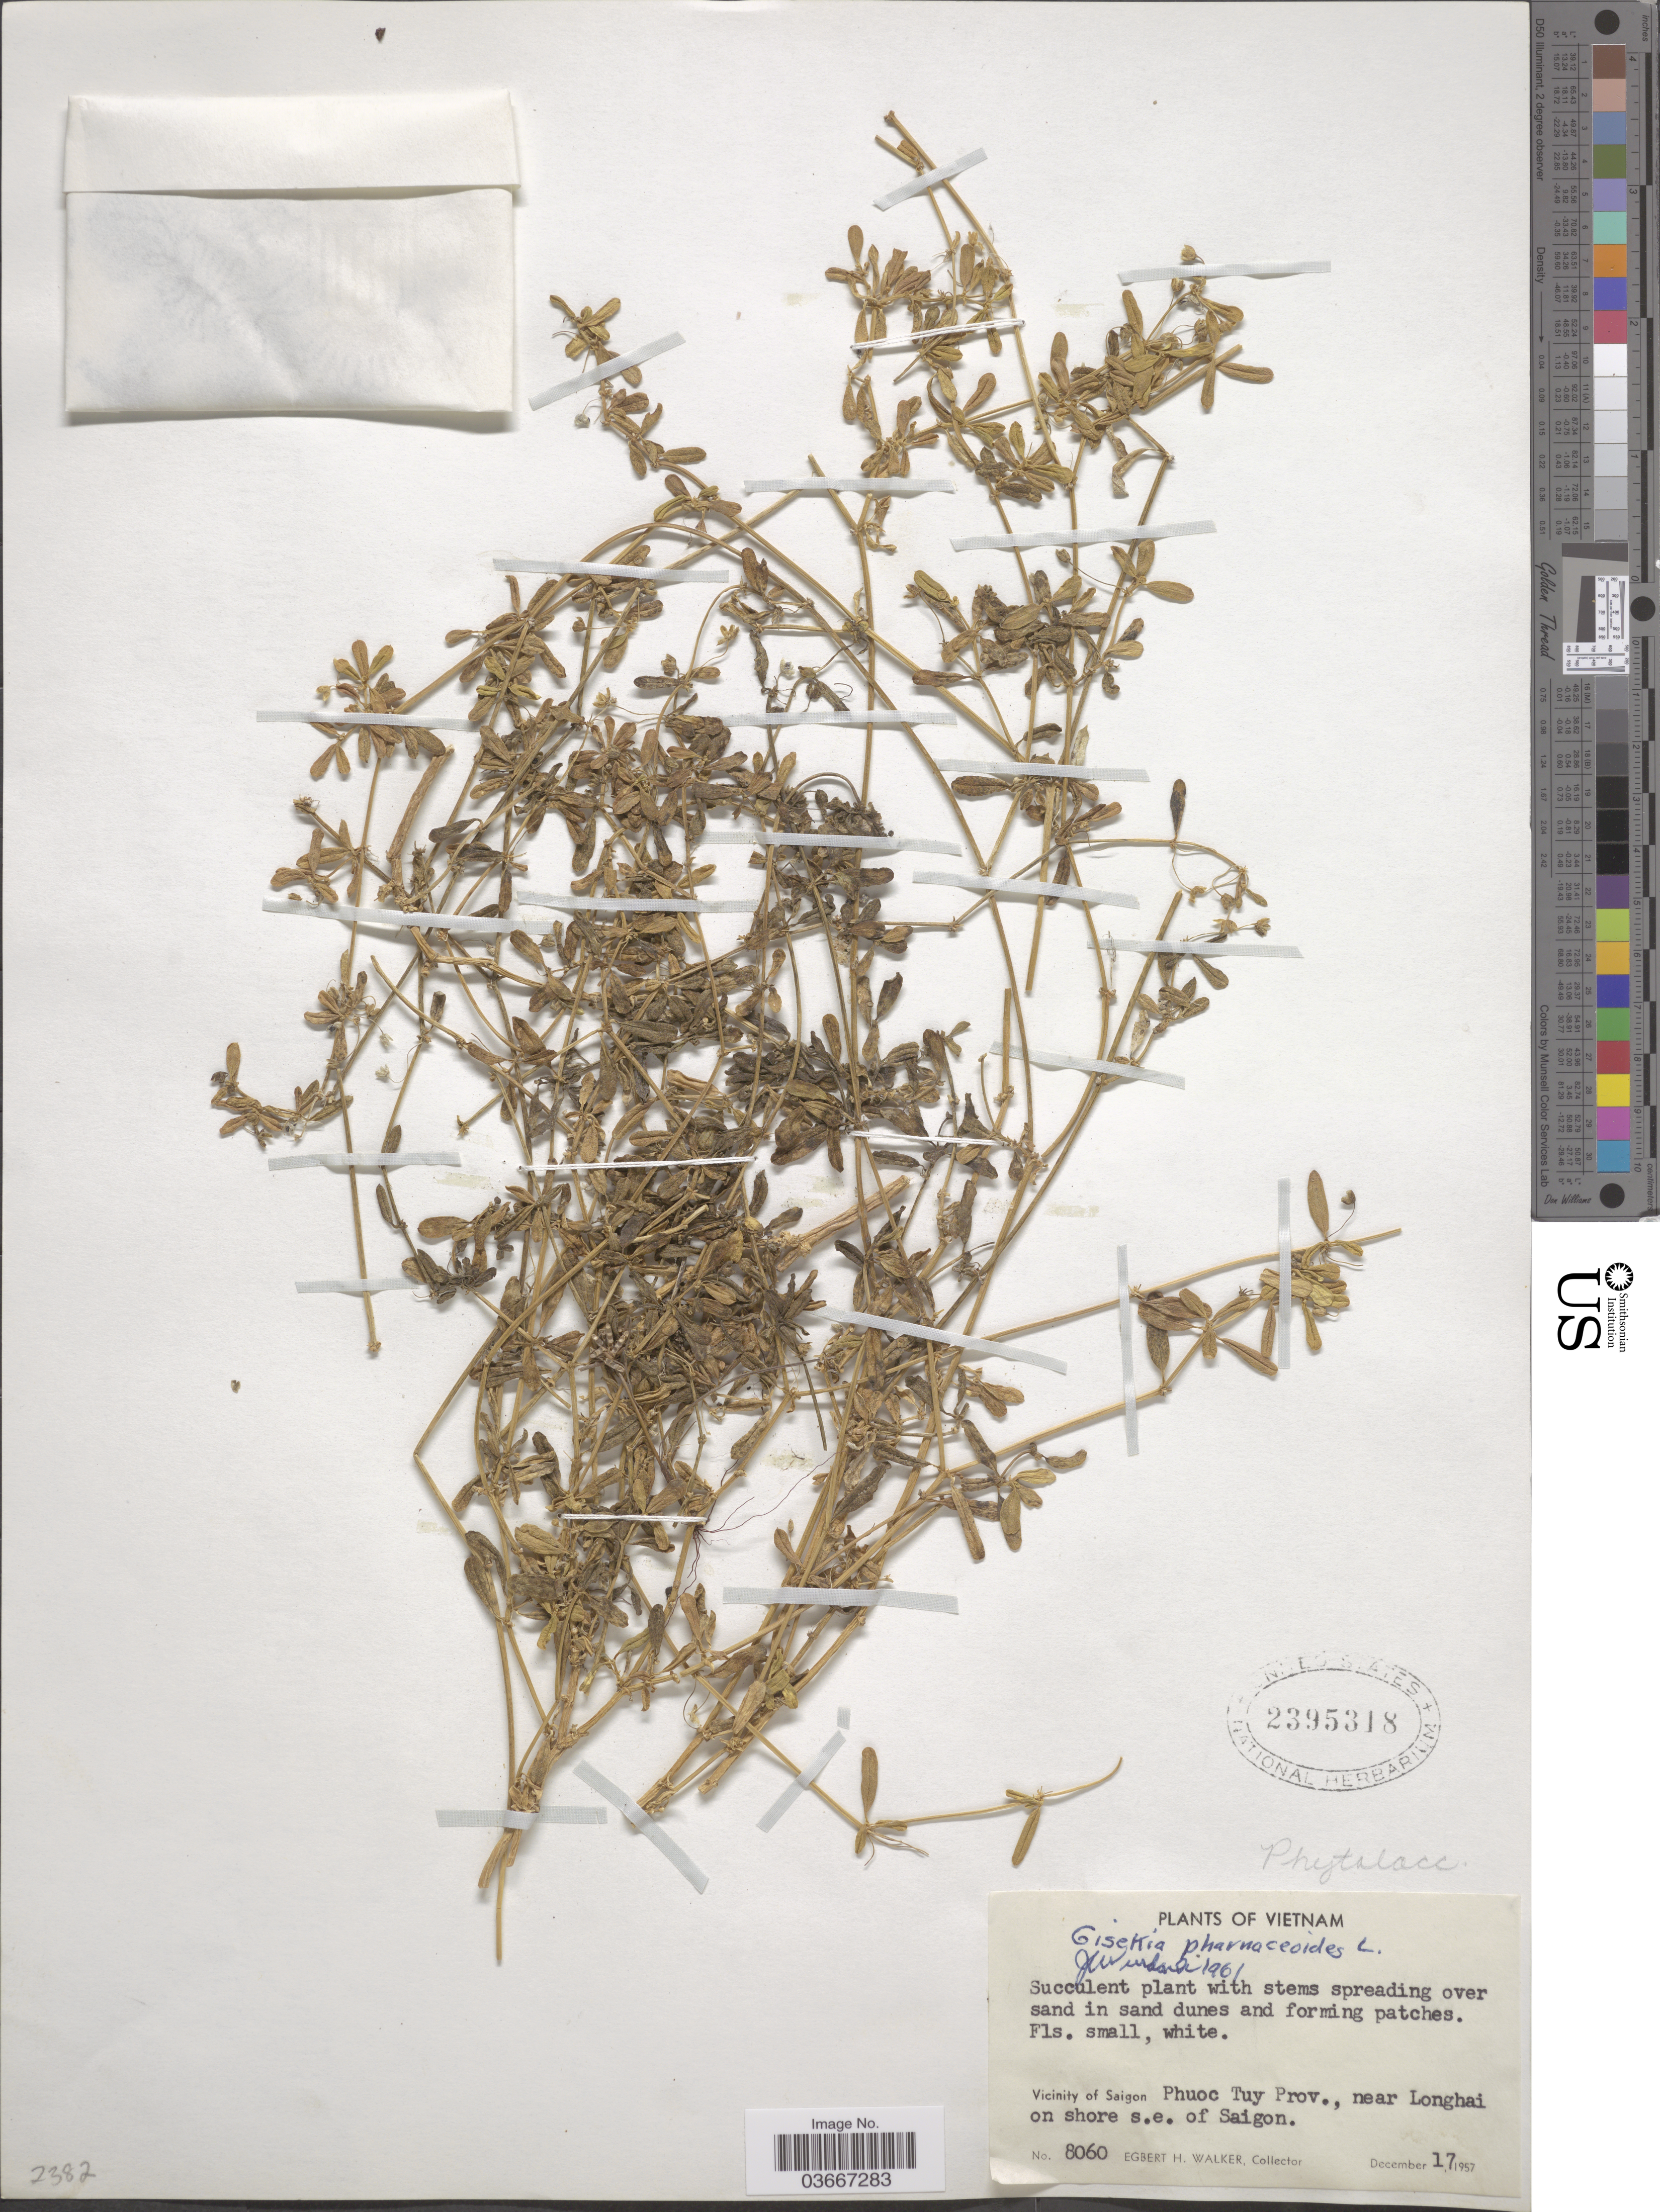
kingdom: Plantae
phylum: Tracheophyta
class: Magnoliopsida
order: Caryophyllales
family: Gisekiaceae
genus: Gisekia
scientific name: Gisekia sp.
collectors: E. H. Walker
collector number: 8060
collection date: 1957-12-17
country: Vietnam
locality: Vicinity of Saigon. Phuoc Tuy Prov., near Longhai on shore s.e. of Saigon.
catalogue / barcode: US 2395318